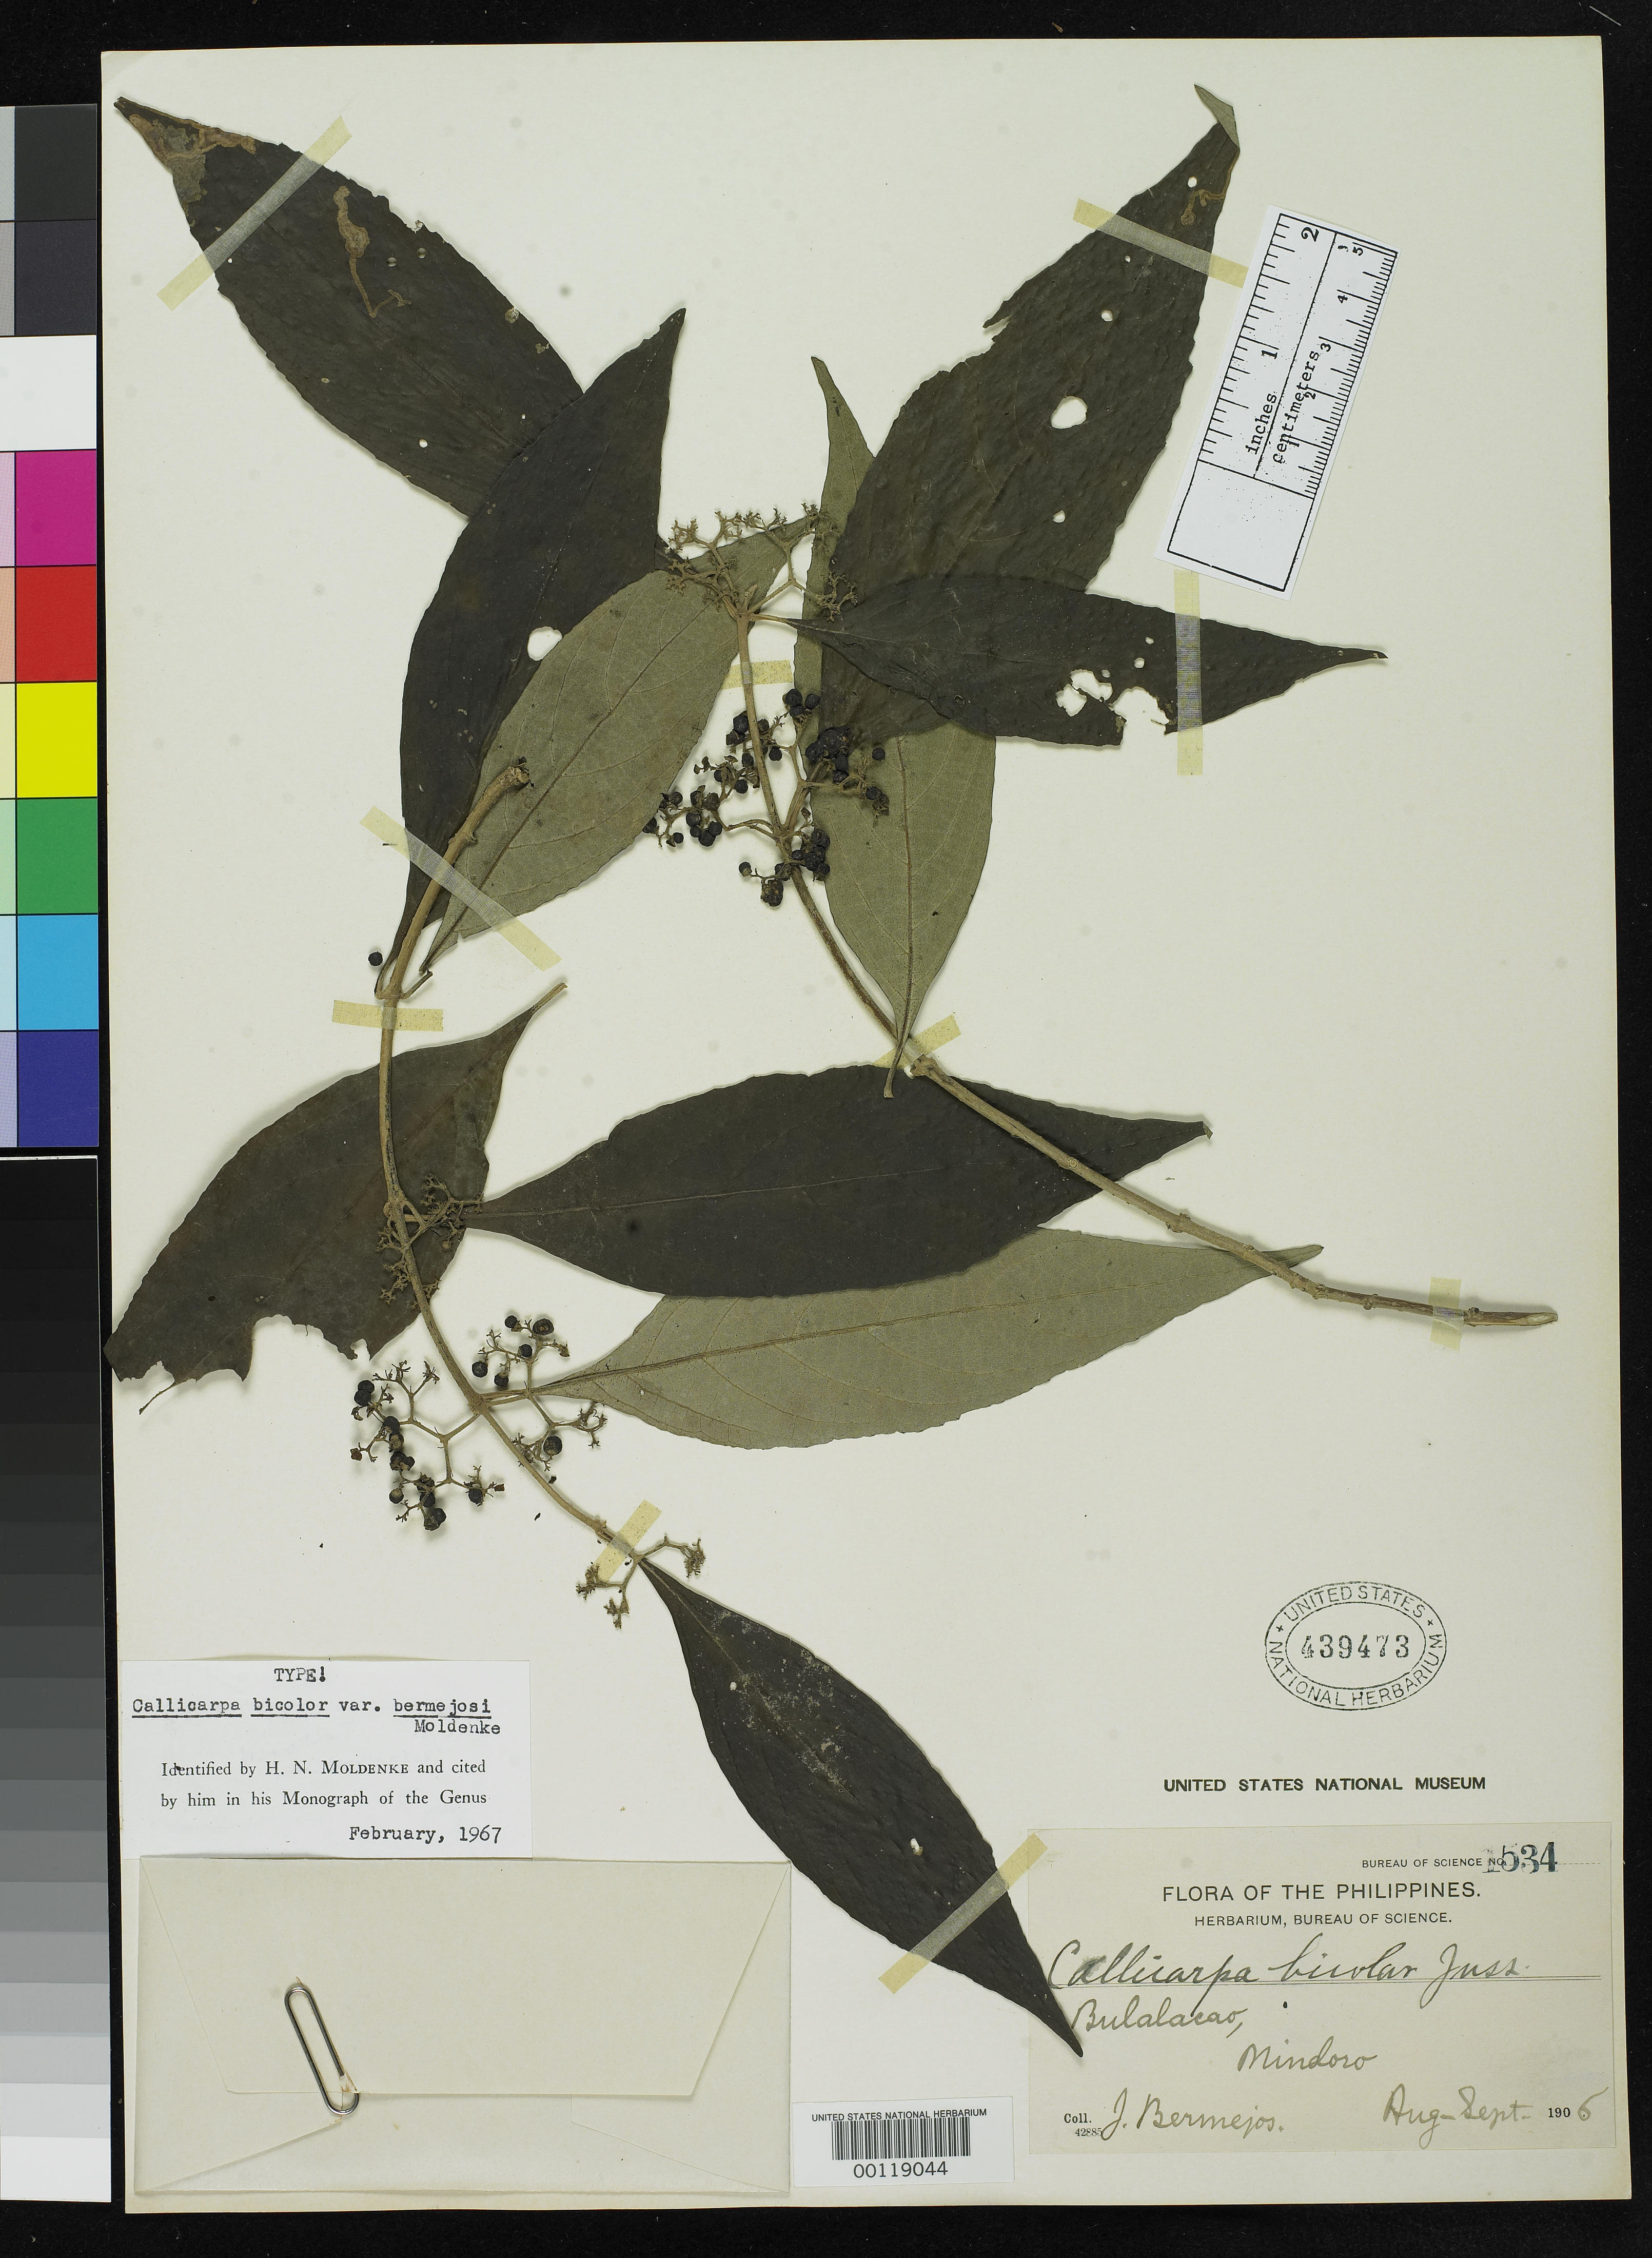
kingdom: Plantae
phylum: Tracheophyta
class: Magnoliopsida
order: Lamiales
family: Lamiaceae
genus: Callicarpa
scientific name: Callicarpa bicolor var. bermejosi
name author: Moldenke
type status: Holotype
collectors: J. Bermejos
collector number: Bur. Sci. 1534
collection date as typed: Aug 1906 to -- Sep 1906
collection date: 1906-08/1906-09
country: Philippines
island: Mindoro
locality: Bulalacao.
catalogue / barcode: US 439473